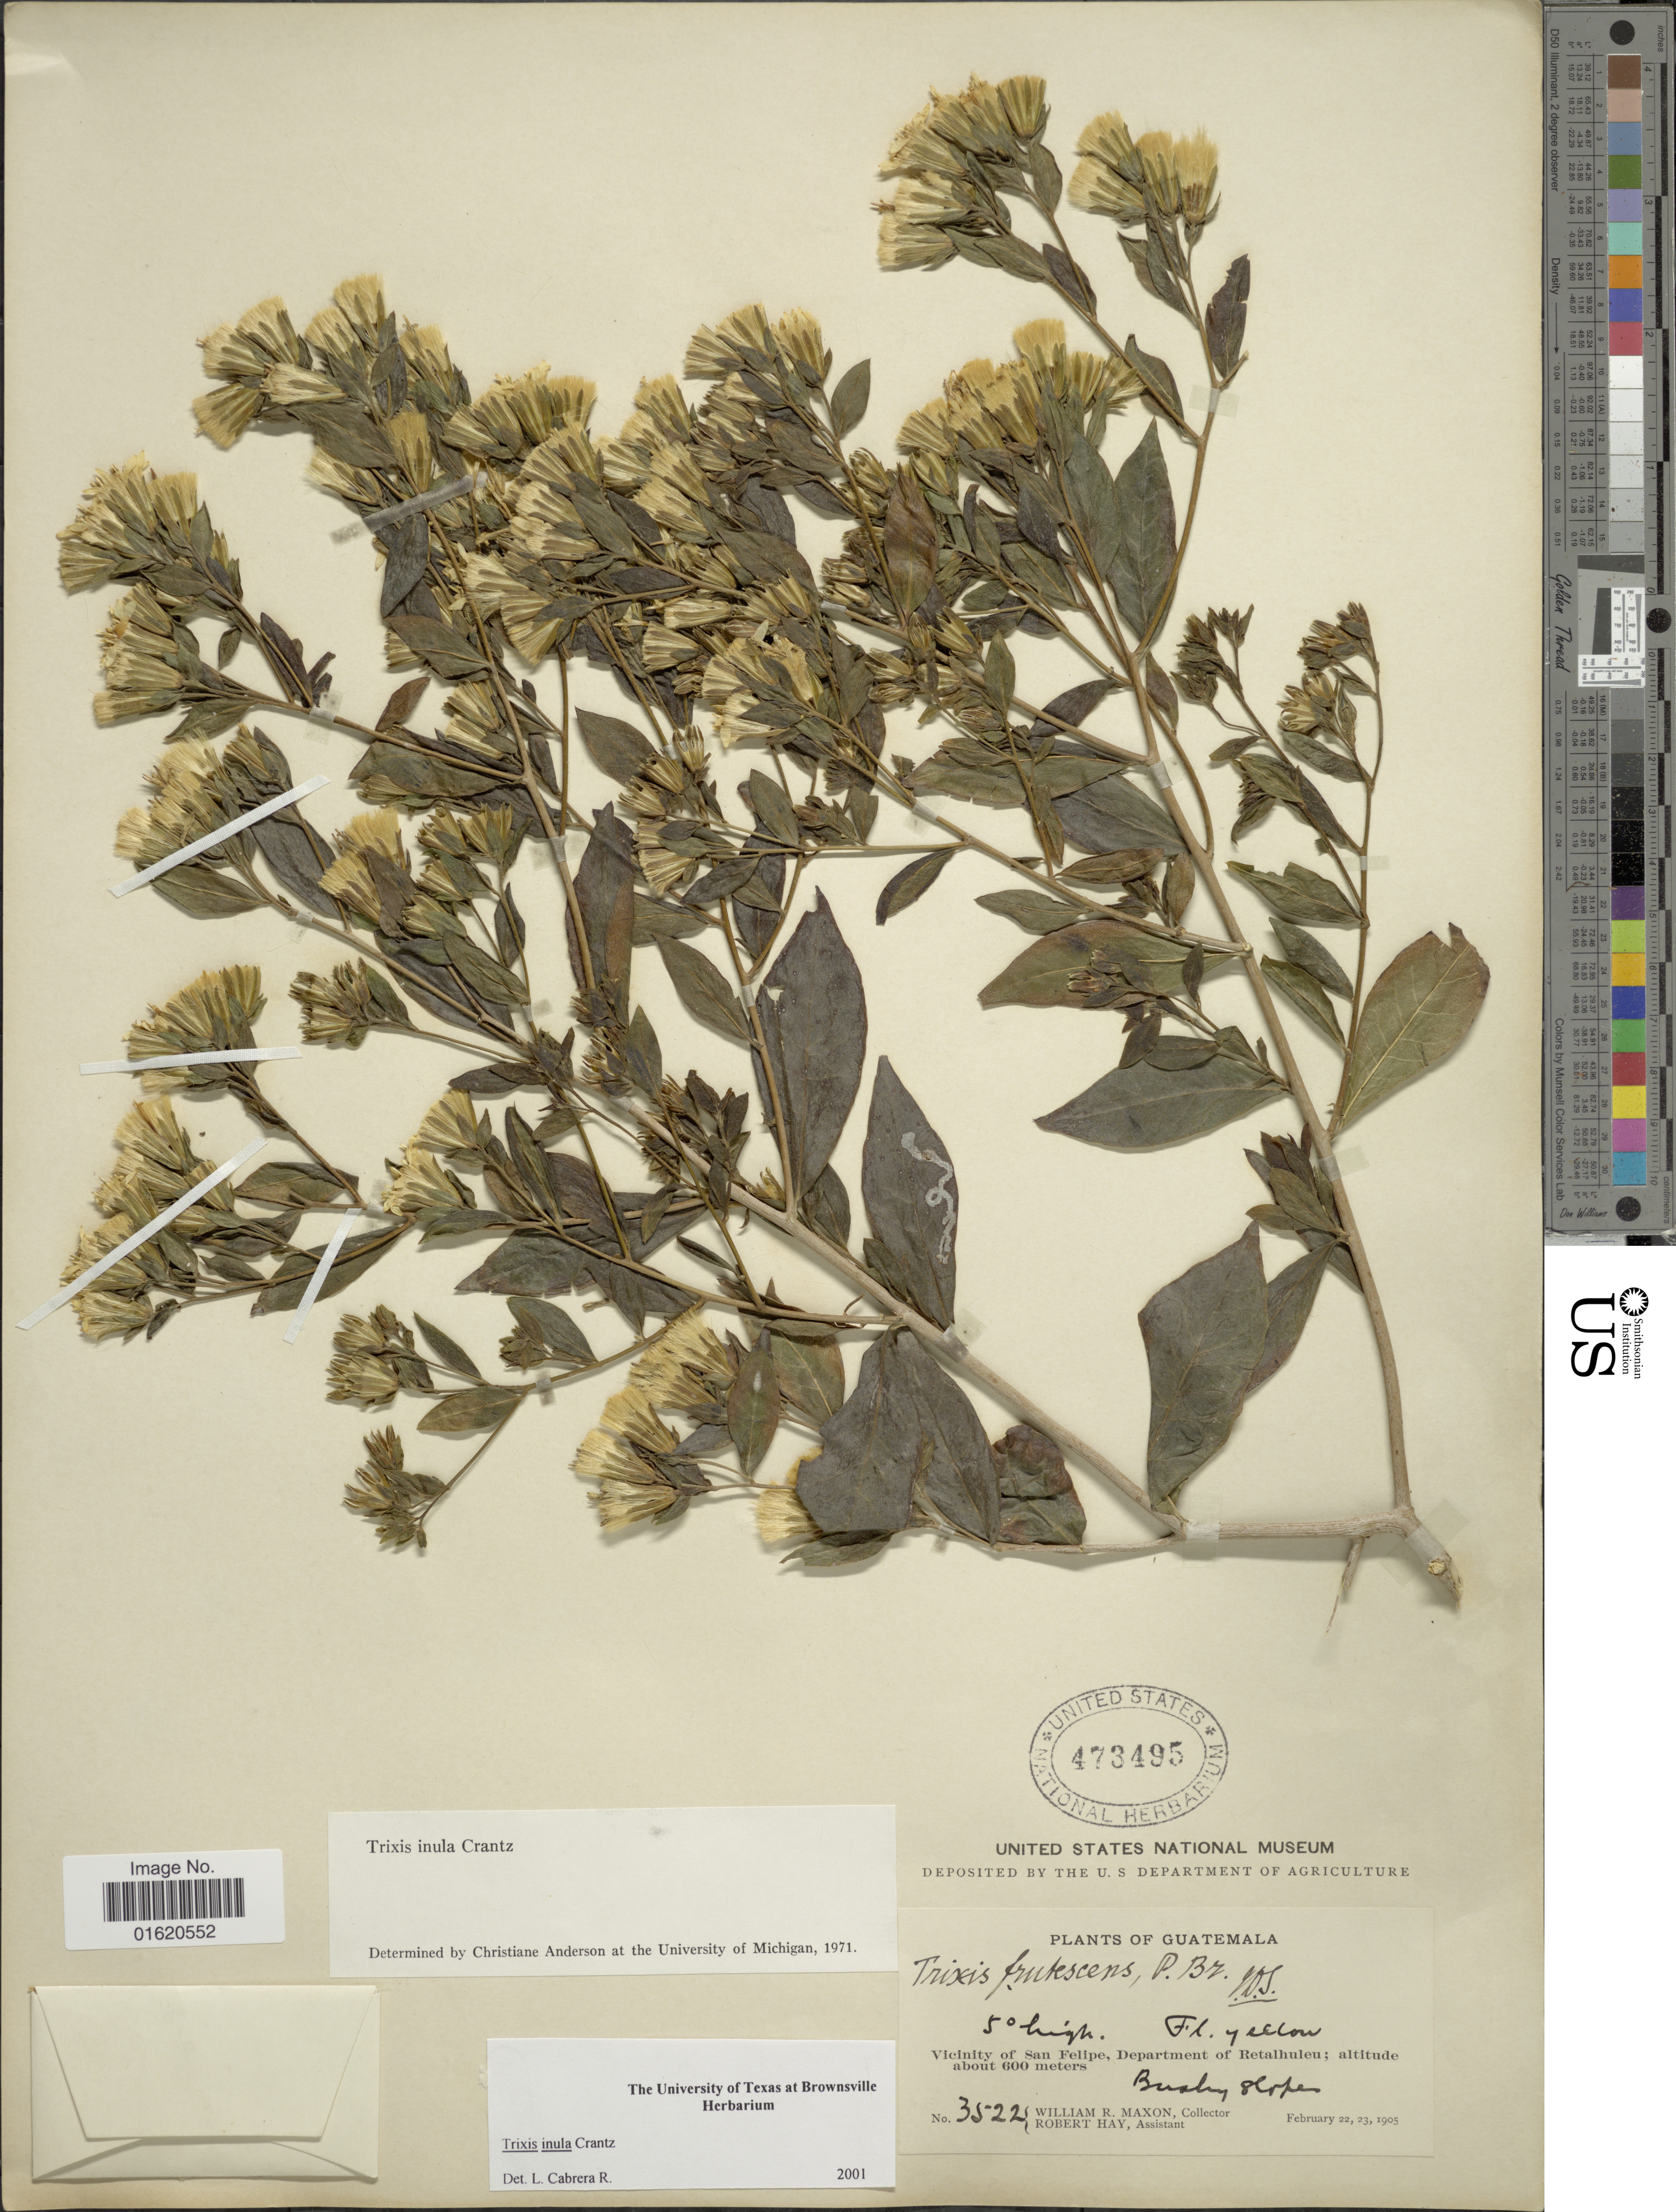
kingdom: Plantae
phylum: Tracheophyta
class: Magnoliopsida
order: Asterales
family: Asteraceae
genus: Trixis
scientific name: Trixis inula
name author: Crantz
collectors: W. R. Maxon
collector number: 3522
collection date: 1905-02-22/1905-02-23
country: Guatemala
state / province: Retalhuleu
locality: Vicinity of San Felipe, Bushy slopes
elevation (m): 600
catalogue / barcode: US 473495